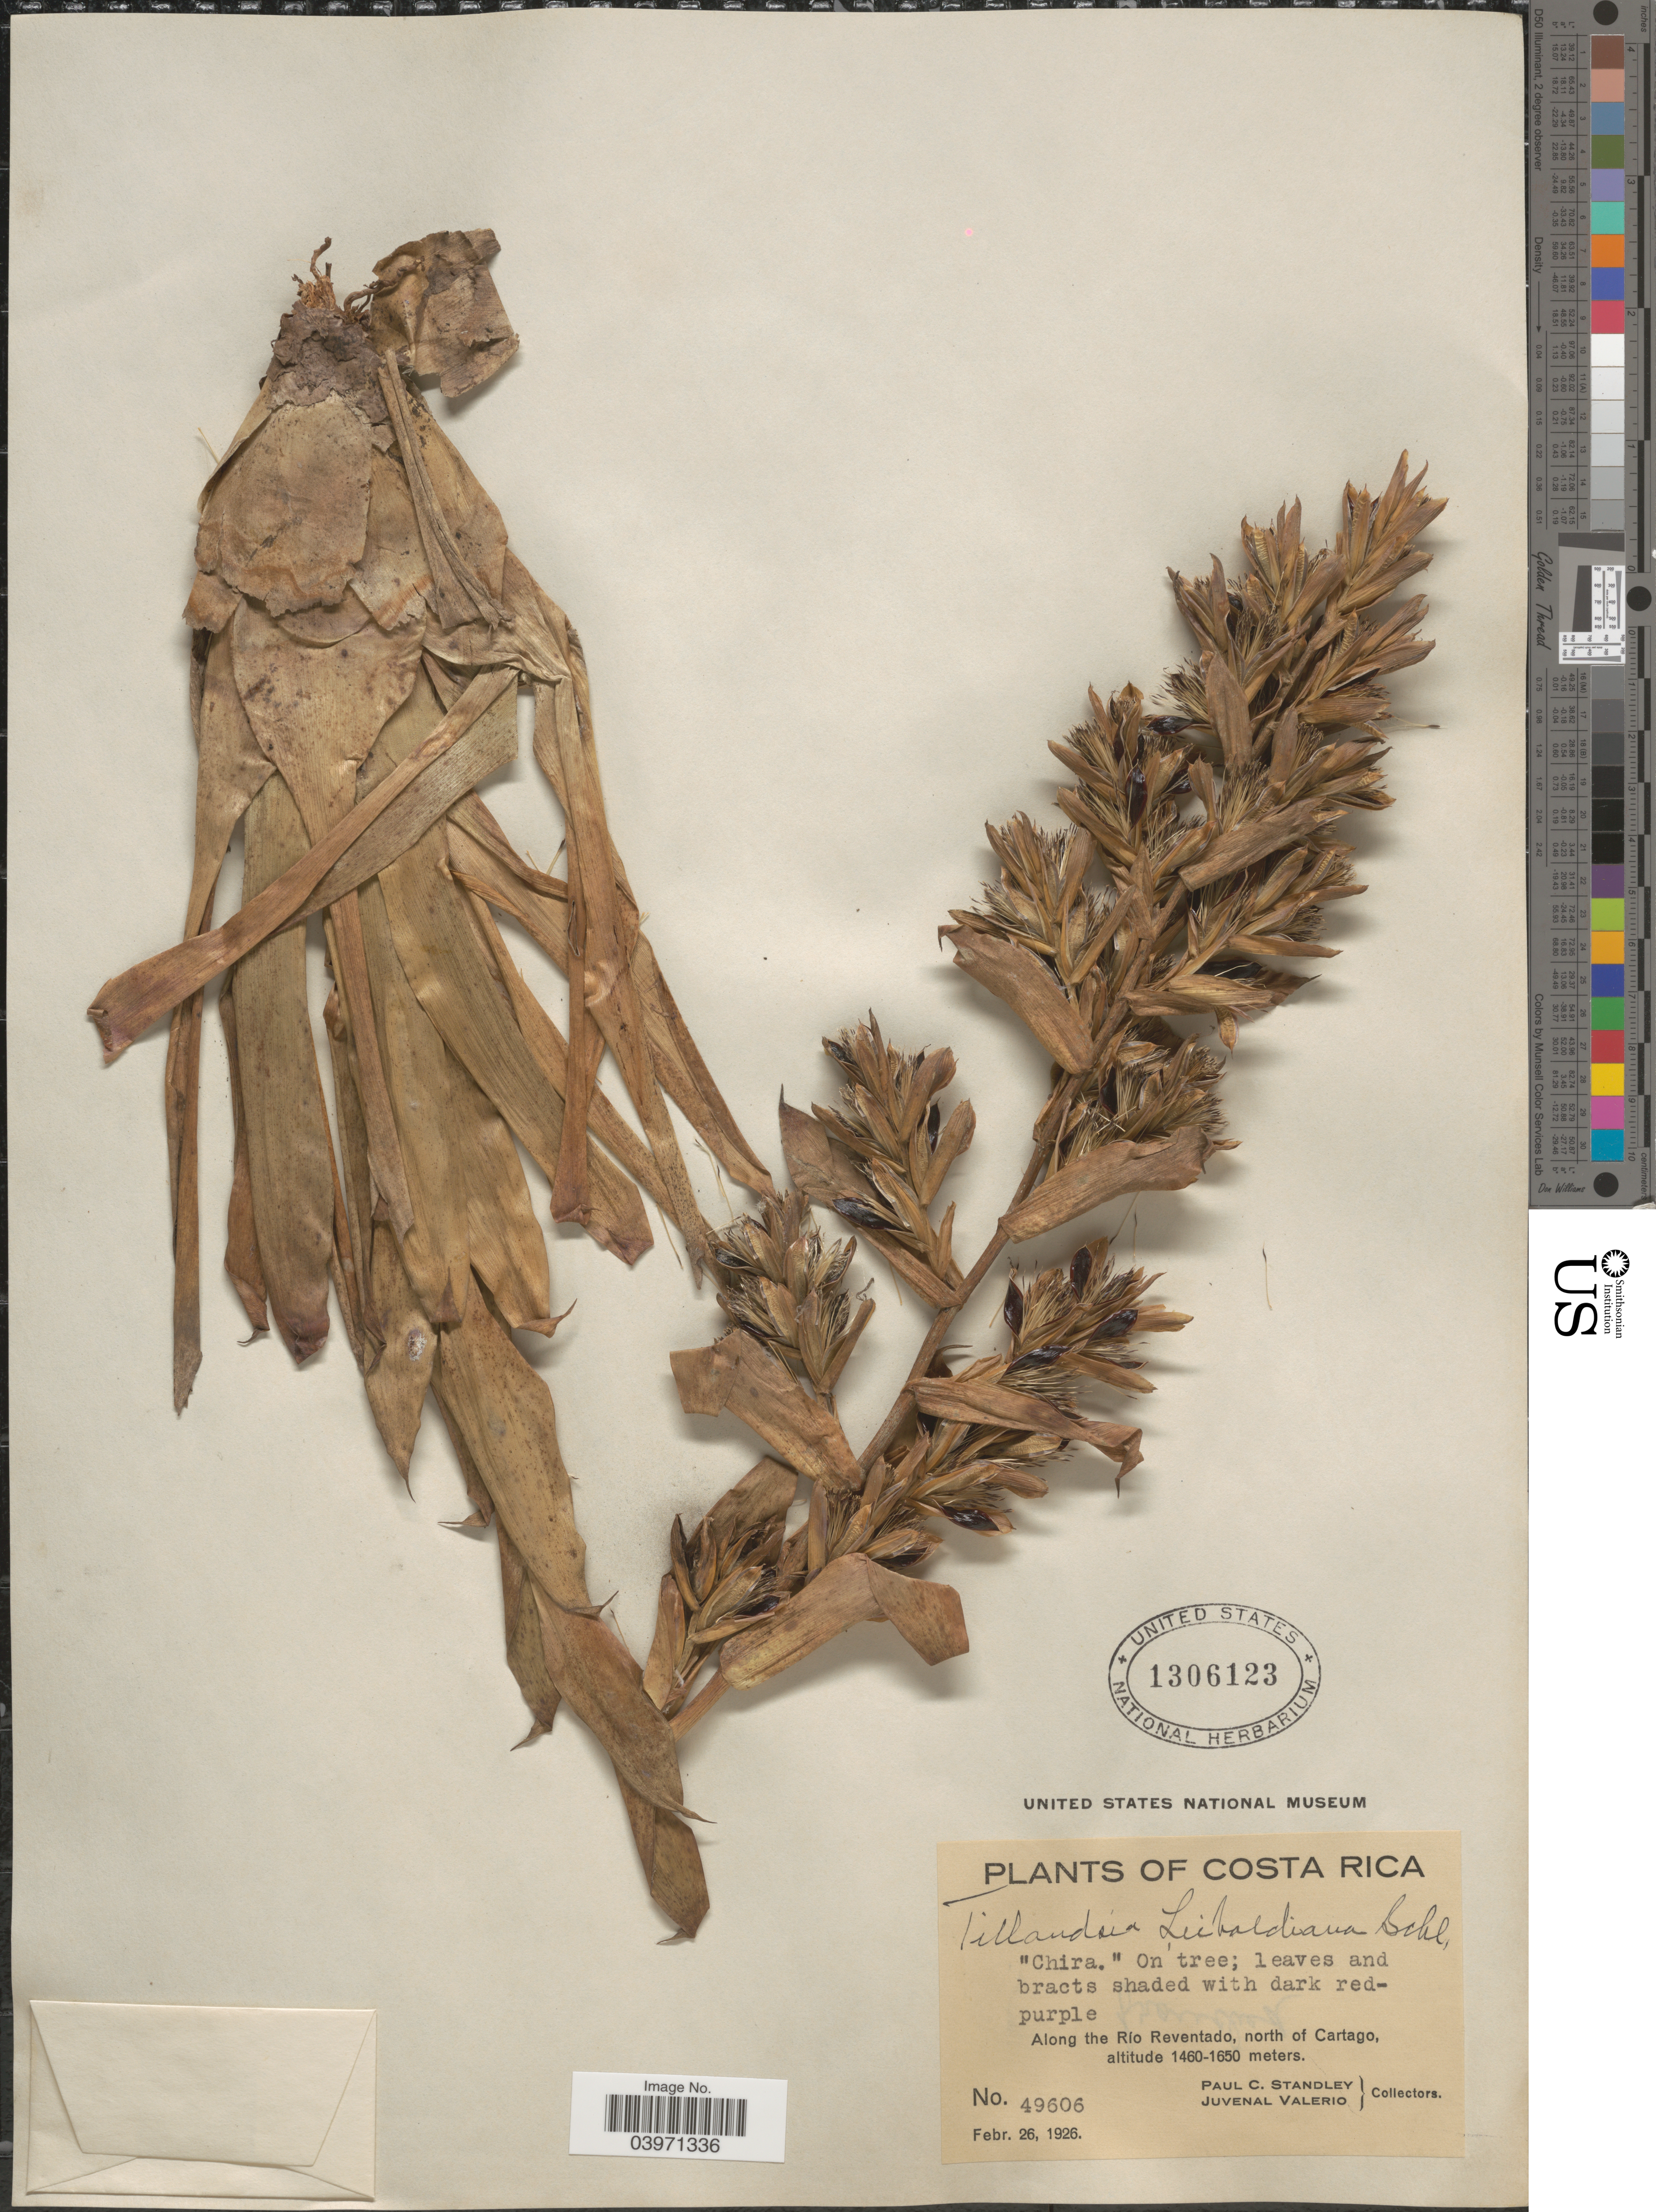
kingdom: Plantae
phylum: Tracheophyta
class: Liliopsida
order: Poales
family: Bromeliaceae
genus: Tillandsia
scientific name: Tillandsia leiboldiana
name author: Schltdl.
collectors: P. C. Standley & J. Valerio R.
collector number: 49606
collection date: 1926-02-26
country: Costa Rica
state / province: Cartago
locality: Along the Río Reventado, north of Cartago.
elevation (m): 1460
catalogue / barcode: US 1306123